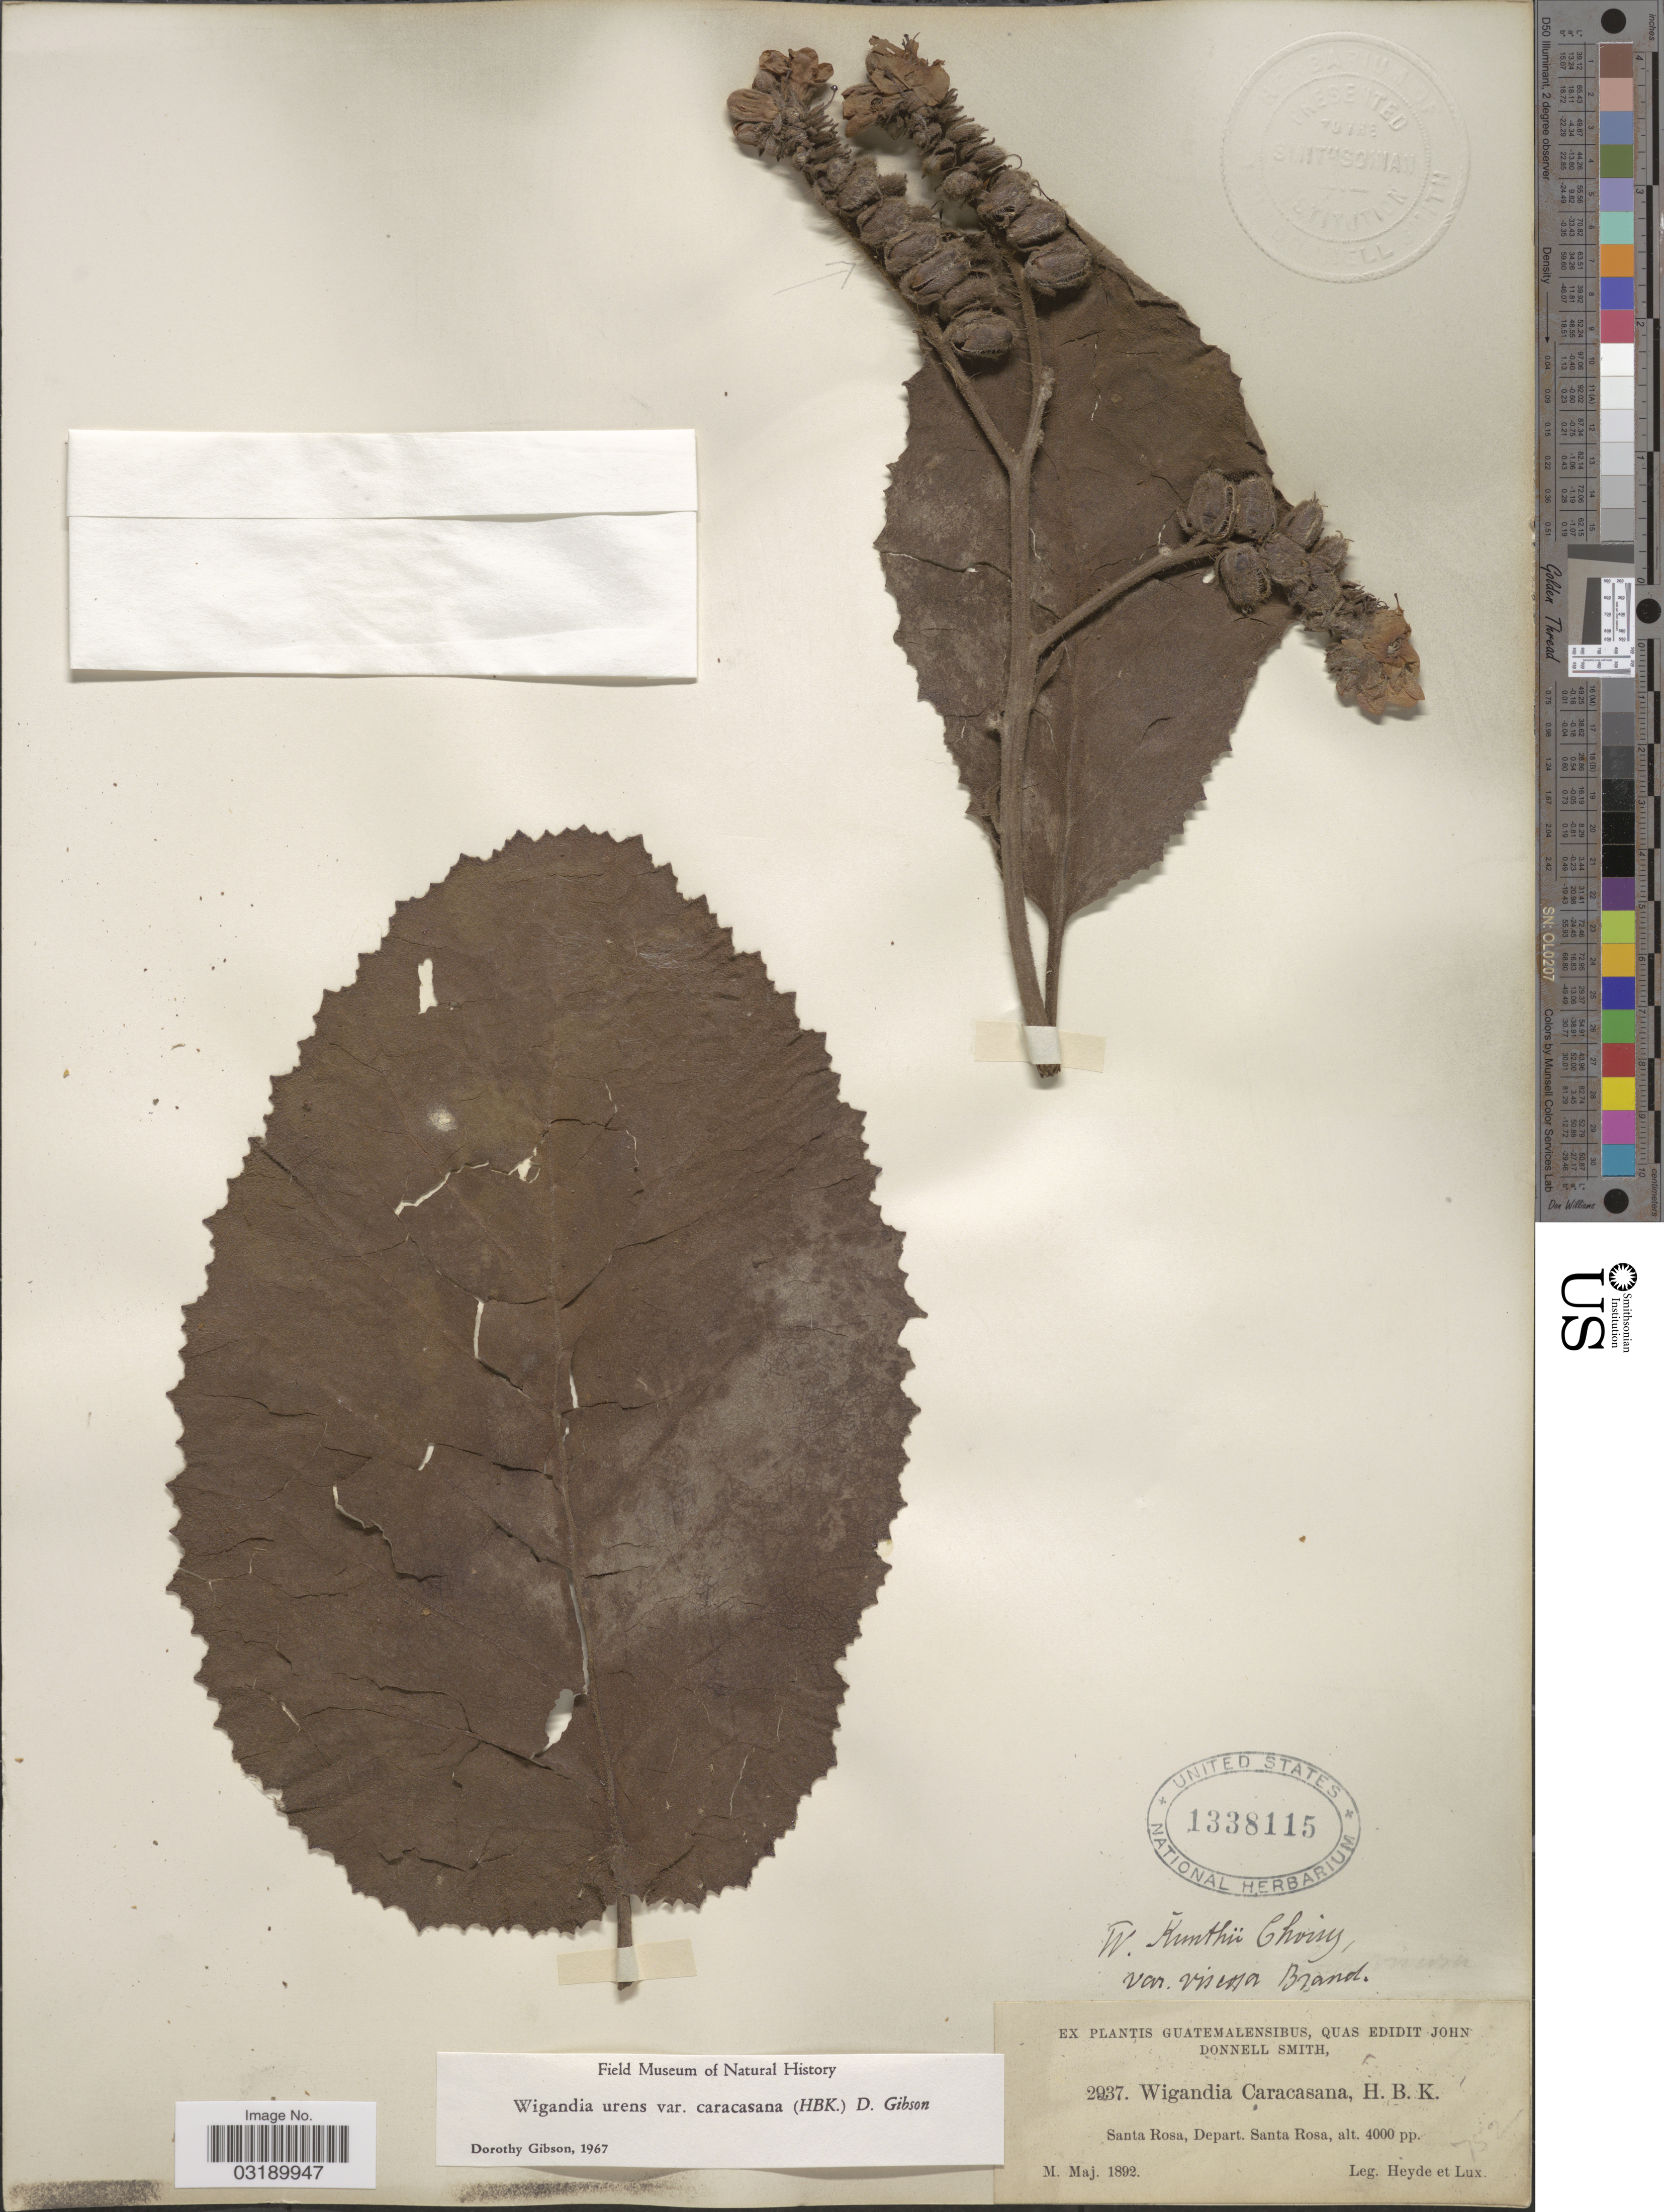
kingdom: Plantae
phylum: Tracheophyta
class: Magnoliopsida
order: Boraginales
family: Namaceae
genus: Wigandia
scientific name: Wigandia urens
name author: (Ruiz & Pav.) Kunth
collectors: Heyde & Lux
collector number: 2937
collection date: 1892-05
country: Guatemala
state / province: Santa Rosa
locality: Depart. Santa Rosa.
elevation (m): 1219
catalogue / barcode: US 1338115